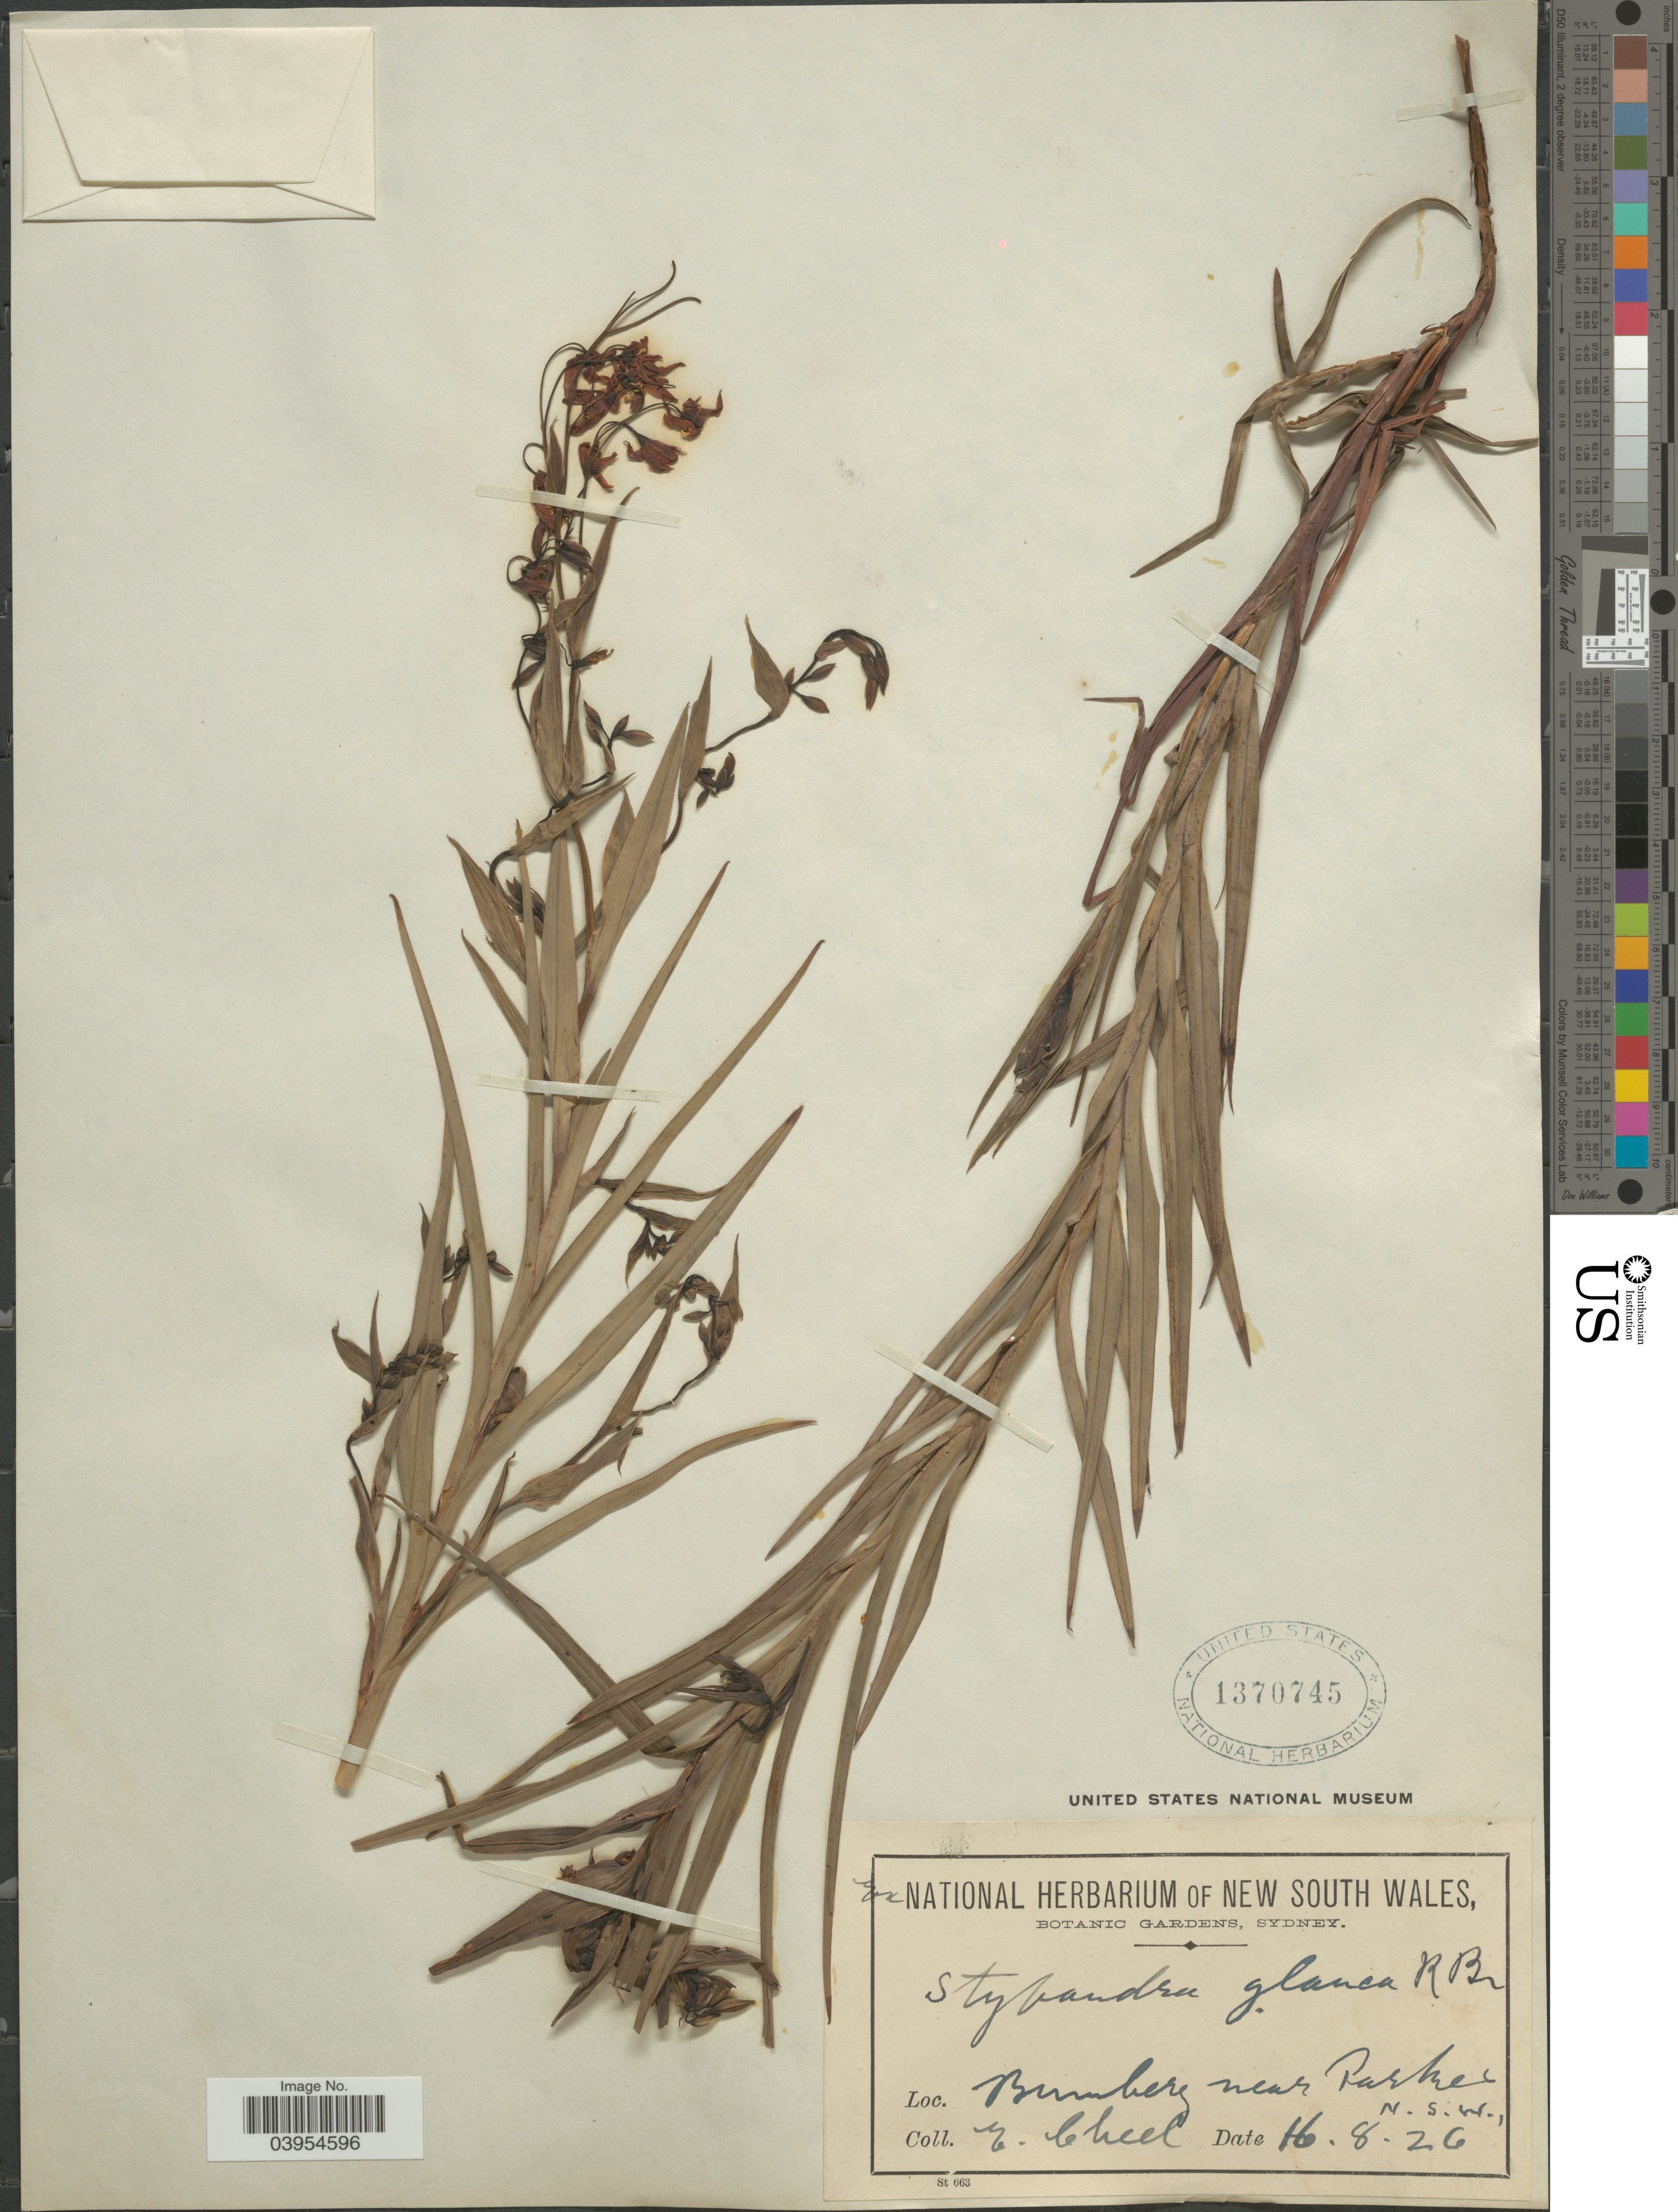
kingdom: Plantae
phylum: Tracheophyta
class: Liliopsida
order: Asparagales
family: Asphodelaceae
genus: Stypandra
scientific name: Stypandra glauca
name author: R. Br.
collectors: E. Cheel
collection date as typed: Transcribed d/m/y: 16/8/26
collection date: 1926-08-16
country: Australia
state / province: New South Wales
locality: Bumberg near Parker. N.S.W.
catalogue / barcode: US 1370745